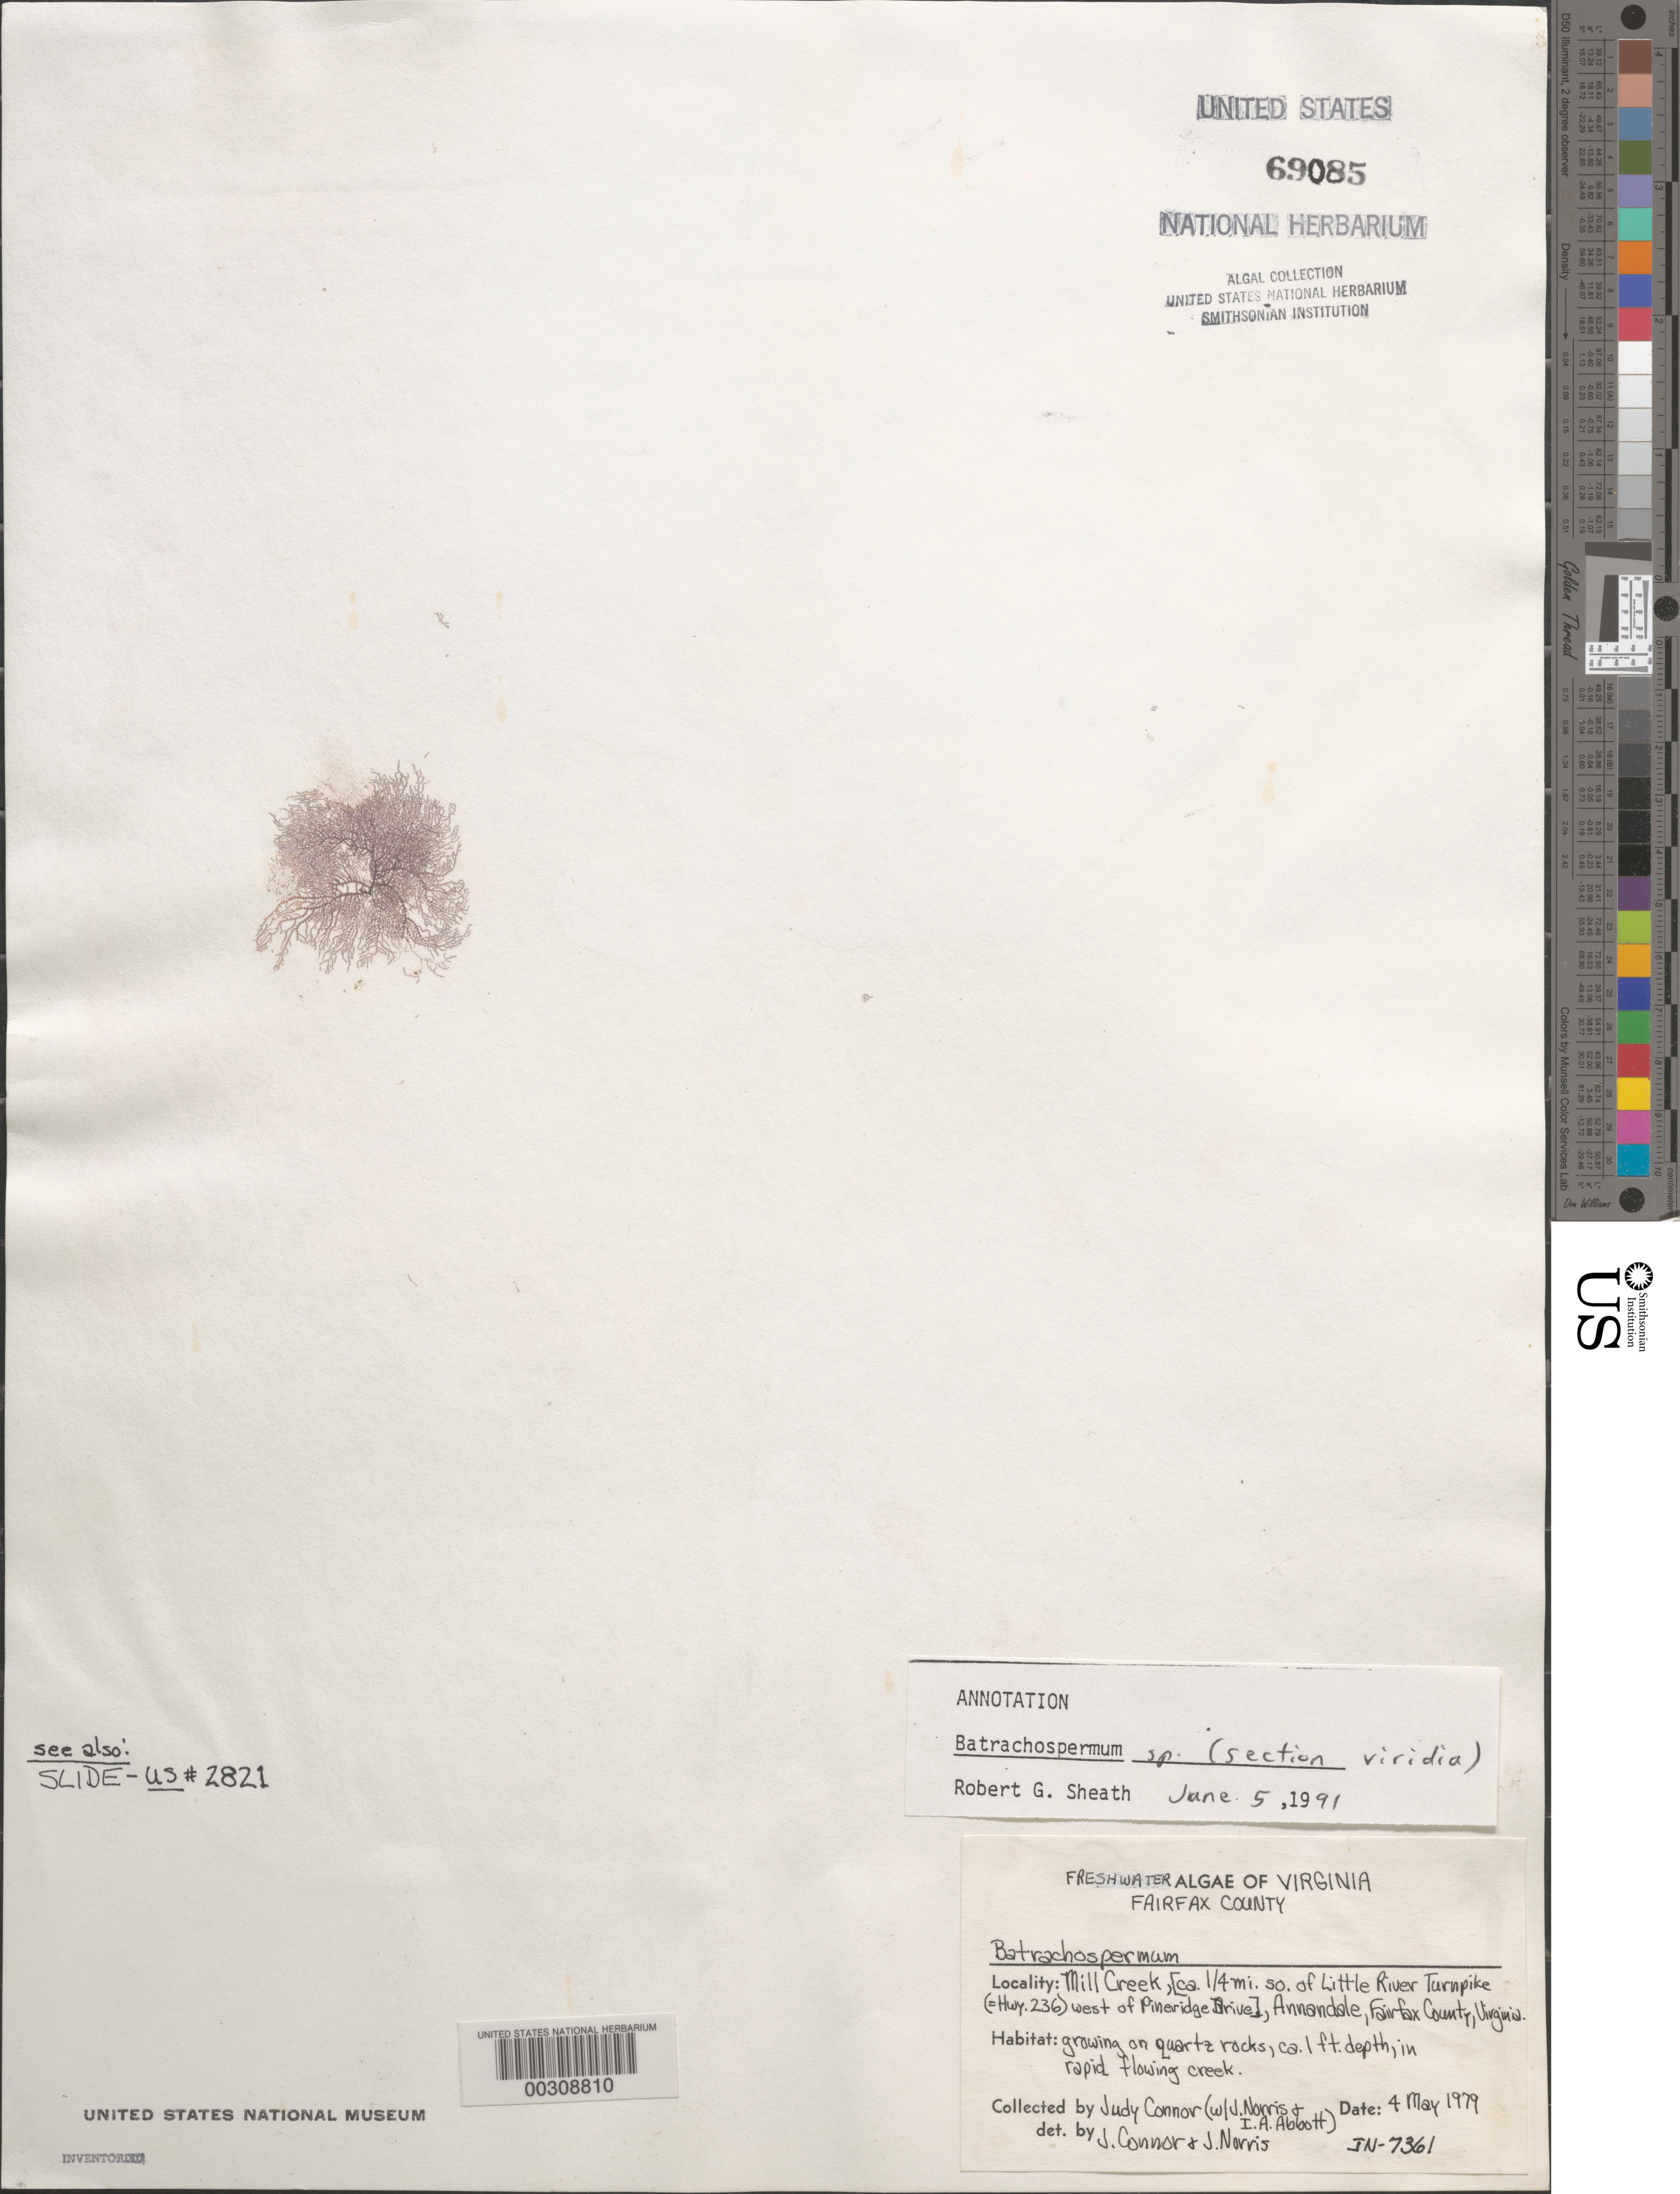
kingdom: Plantae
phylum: Rhodophyta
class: Florideophyceae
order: Batrachospermales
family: Batrachospermaceae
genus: Batrachospermum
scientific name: Batrachospermum sp.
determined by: Sheath, R. G.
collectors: J. Connor, J. N. Norris & I. A. Abbott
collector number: Jn-7361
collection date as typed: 04 May 1979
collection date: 1979-05-04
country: United States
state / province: Virginia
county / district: Fairfax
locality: Mill Creek, ca. 0.25 mile south of Little River Turnpike, west of Pineridge Drive, Annandale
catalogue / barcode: US 69085